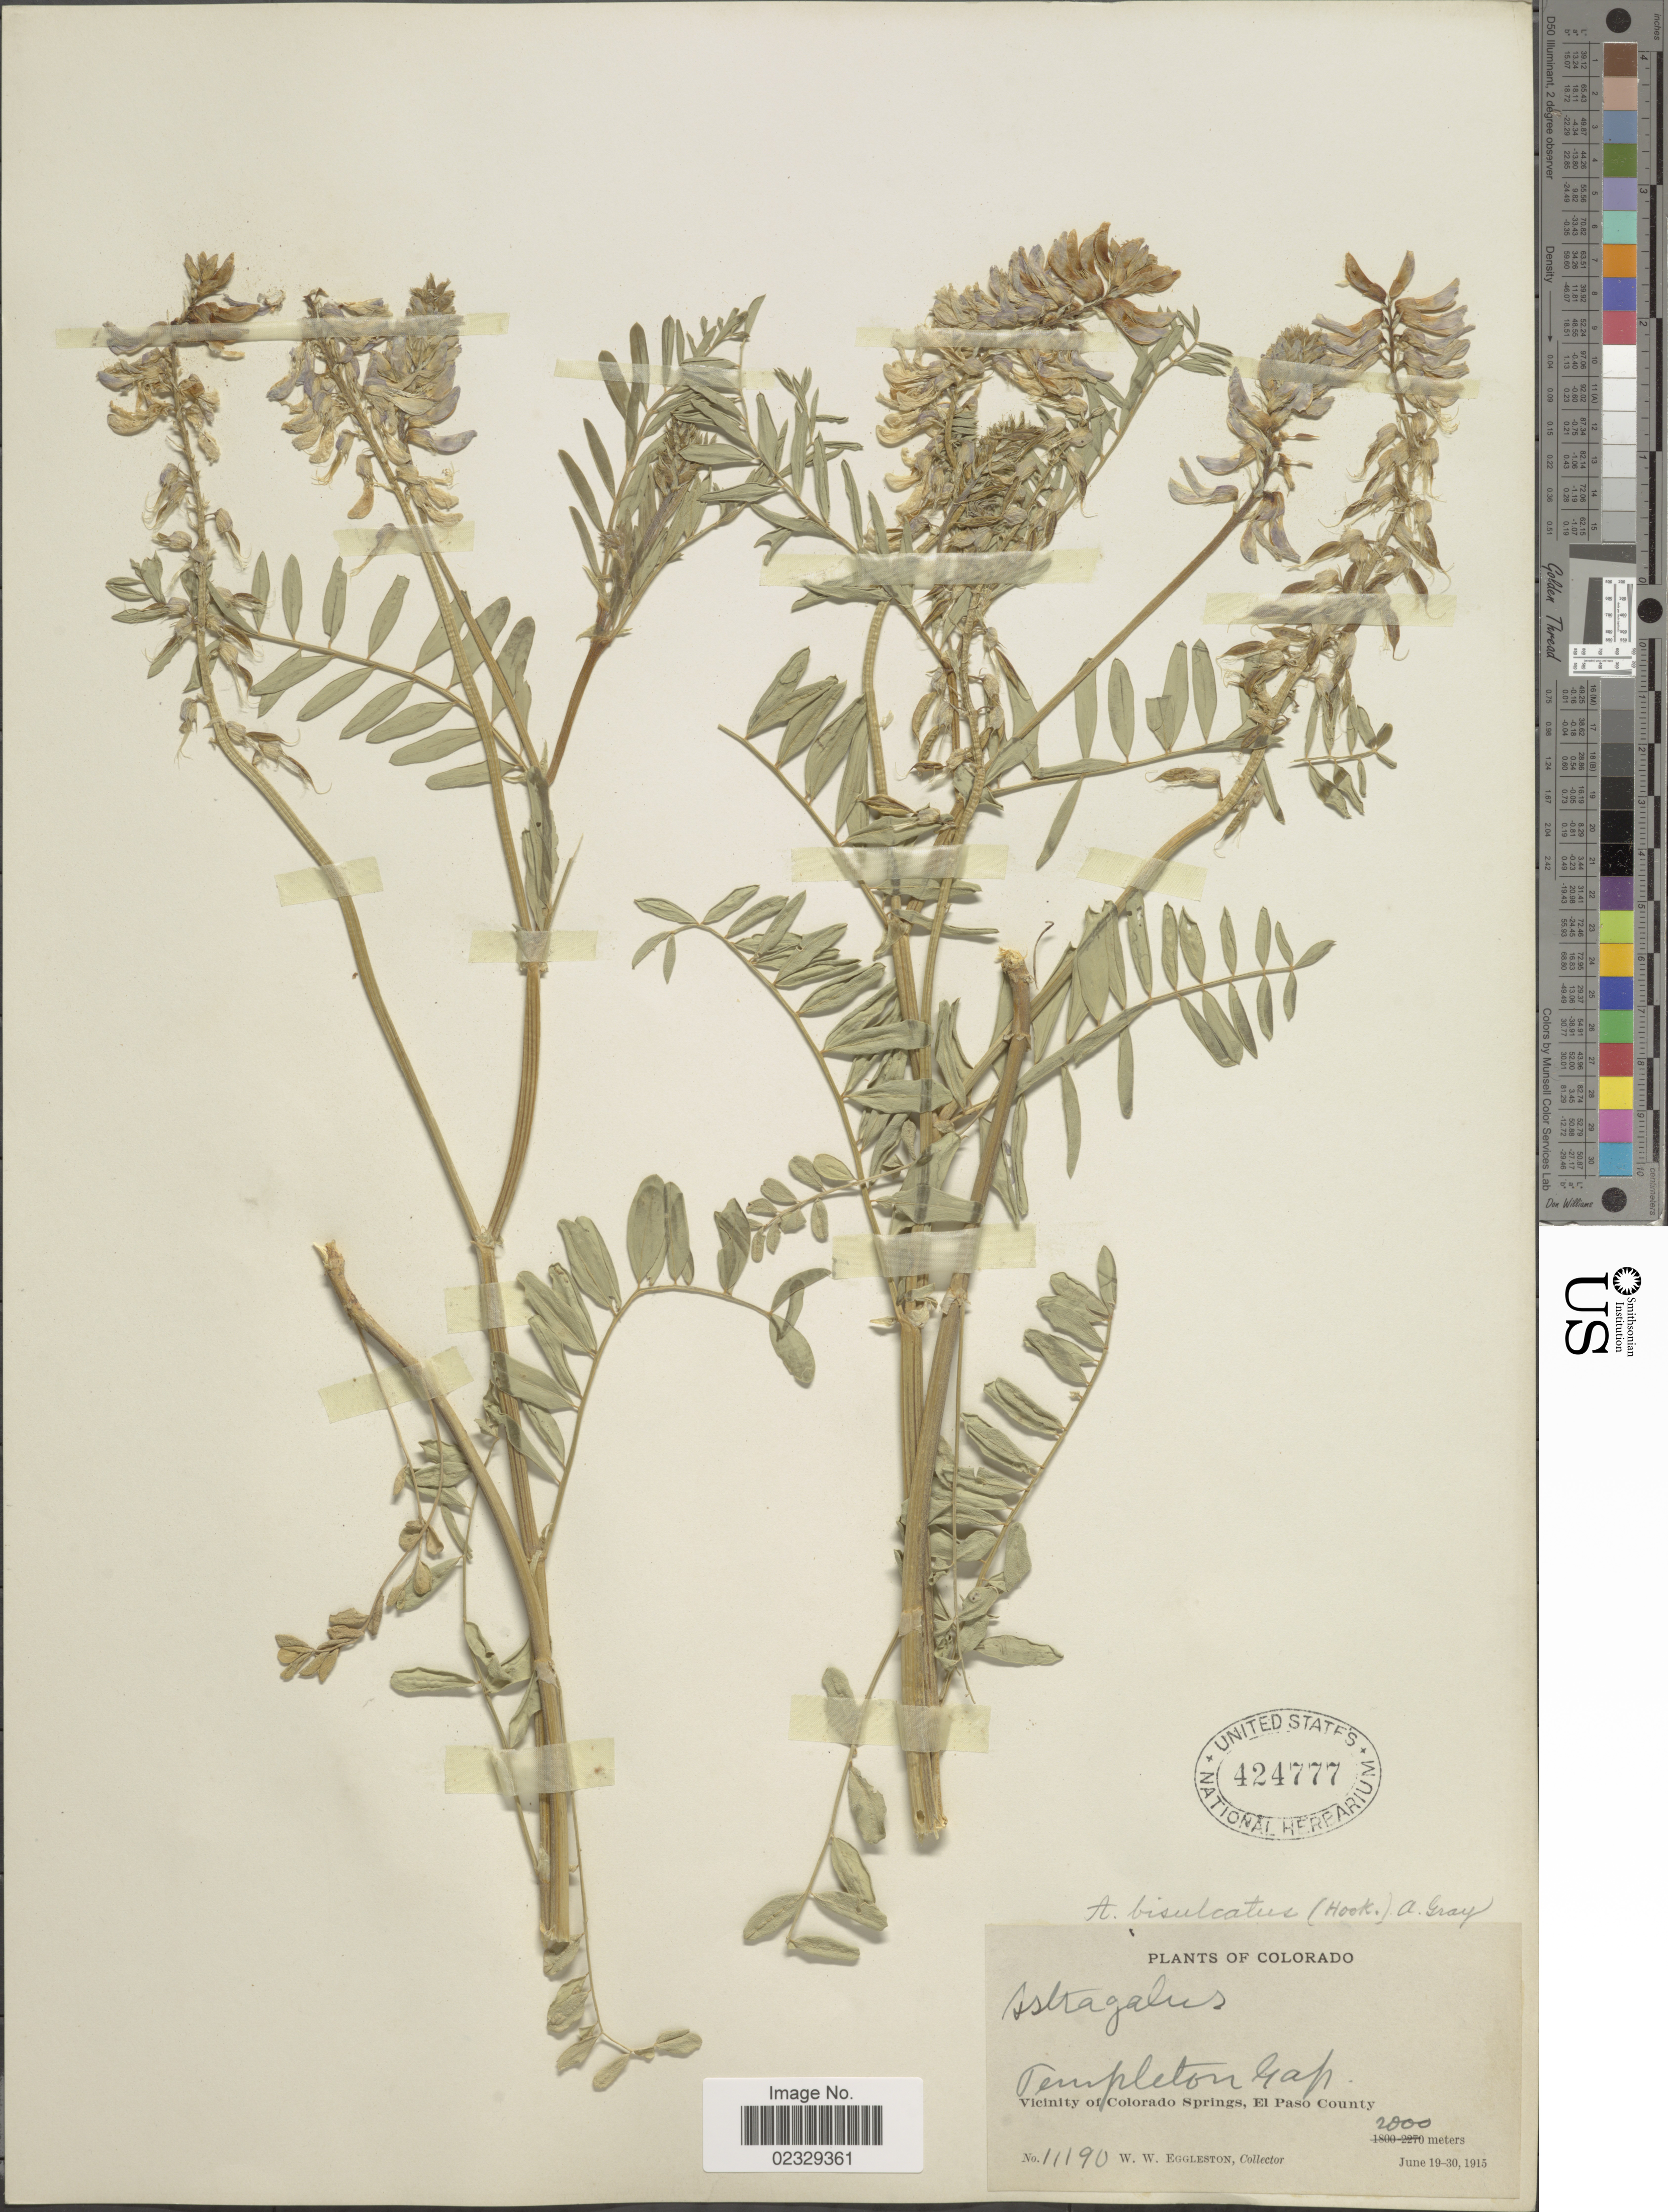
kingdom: Plantae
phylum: Tracheophyta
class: Magnoliopsida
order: Fabales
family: Fabaceae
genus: Astragalus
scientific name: Astragalus bisulcatus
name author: (Hook.) A. Gray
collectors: W. W. Eggleston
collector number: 11190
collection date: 1915-06-19/1915-06-30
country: United States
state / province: Colorado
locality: Templeton Gap, Vicinity of Colorado Springs, El Paso County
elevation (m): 2000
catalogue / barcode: US 424777